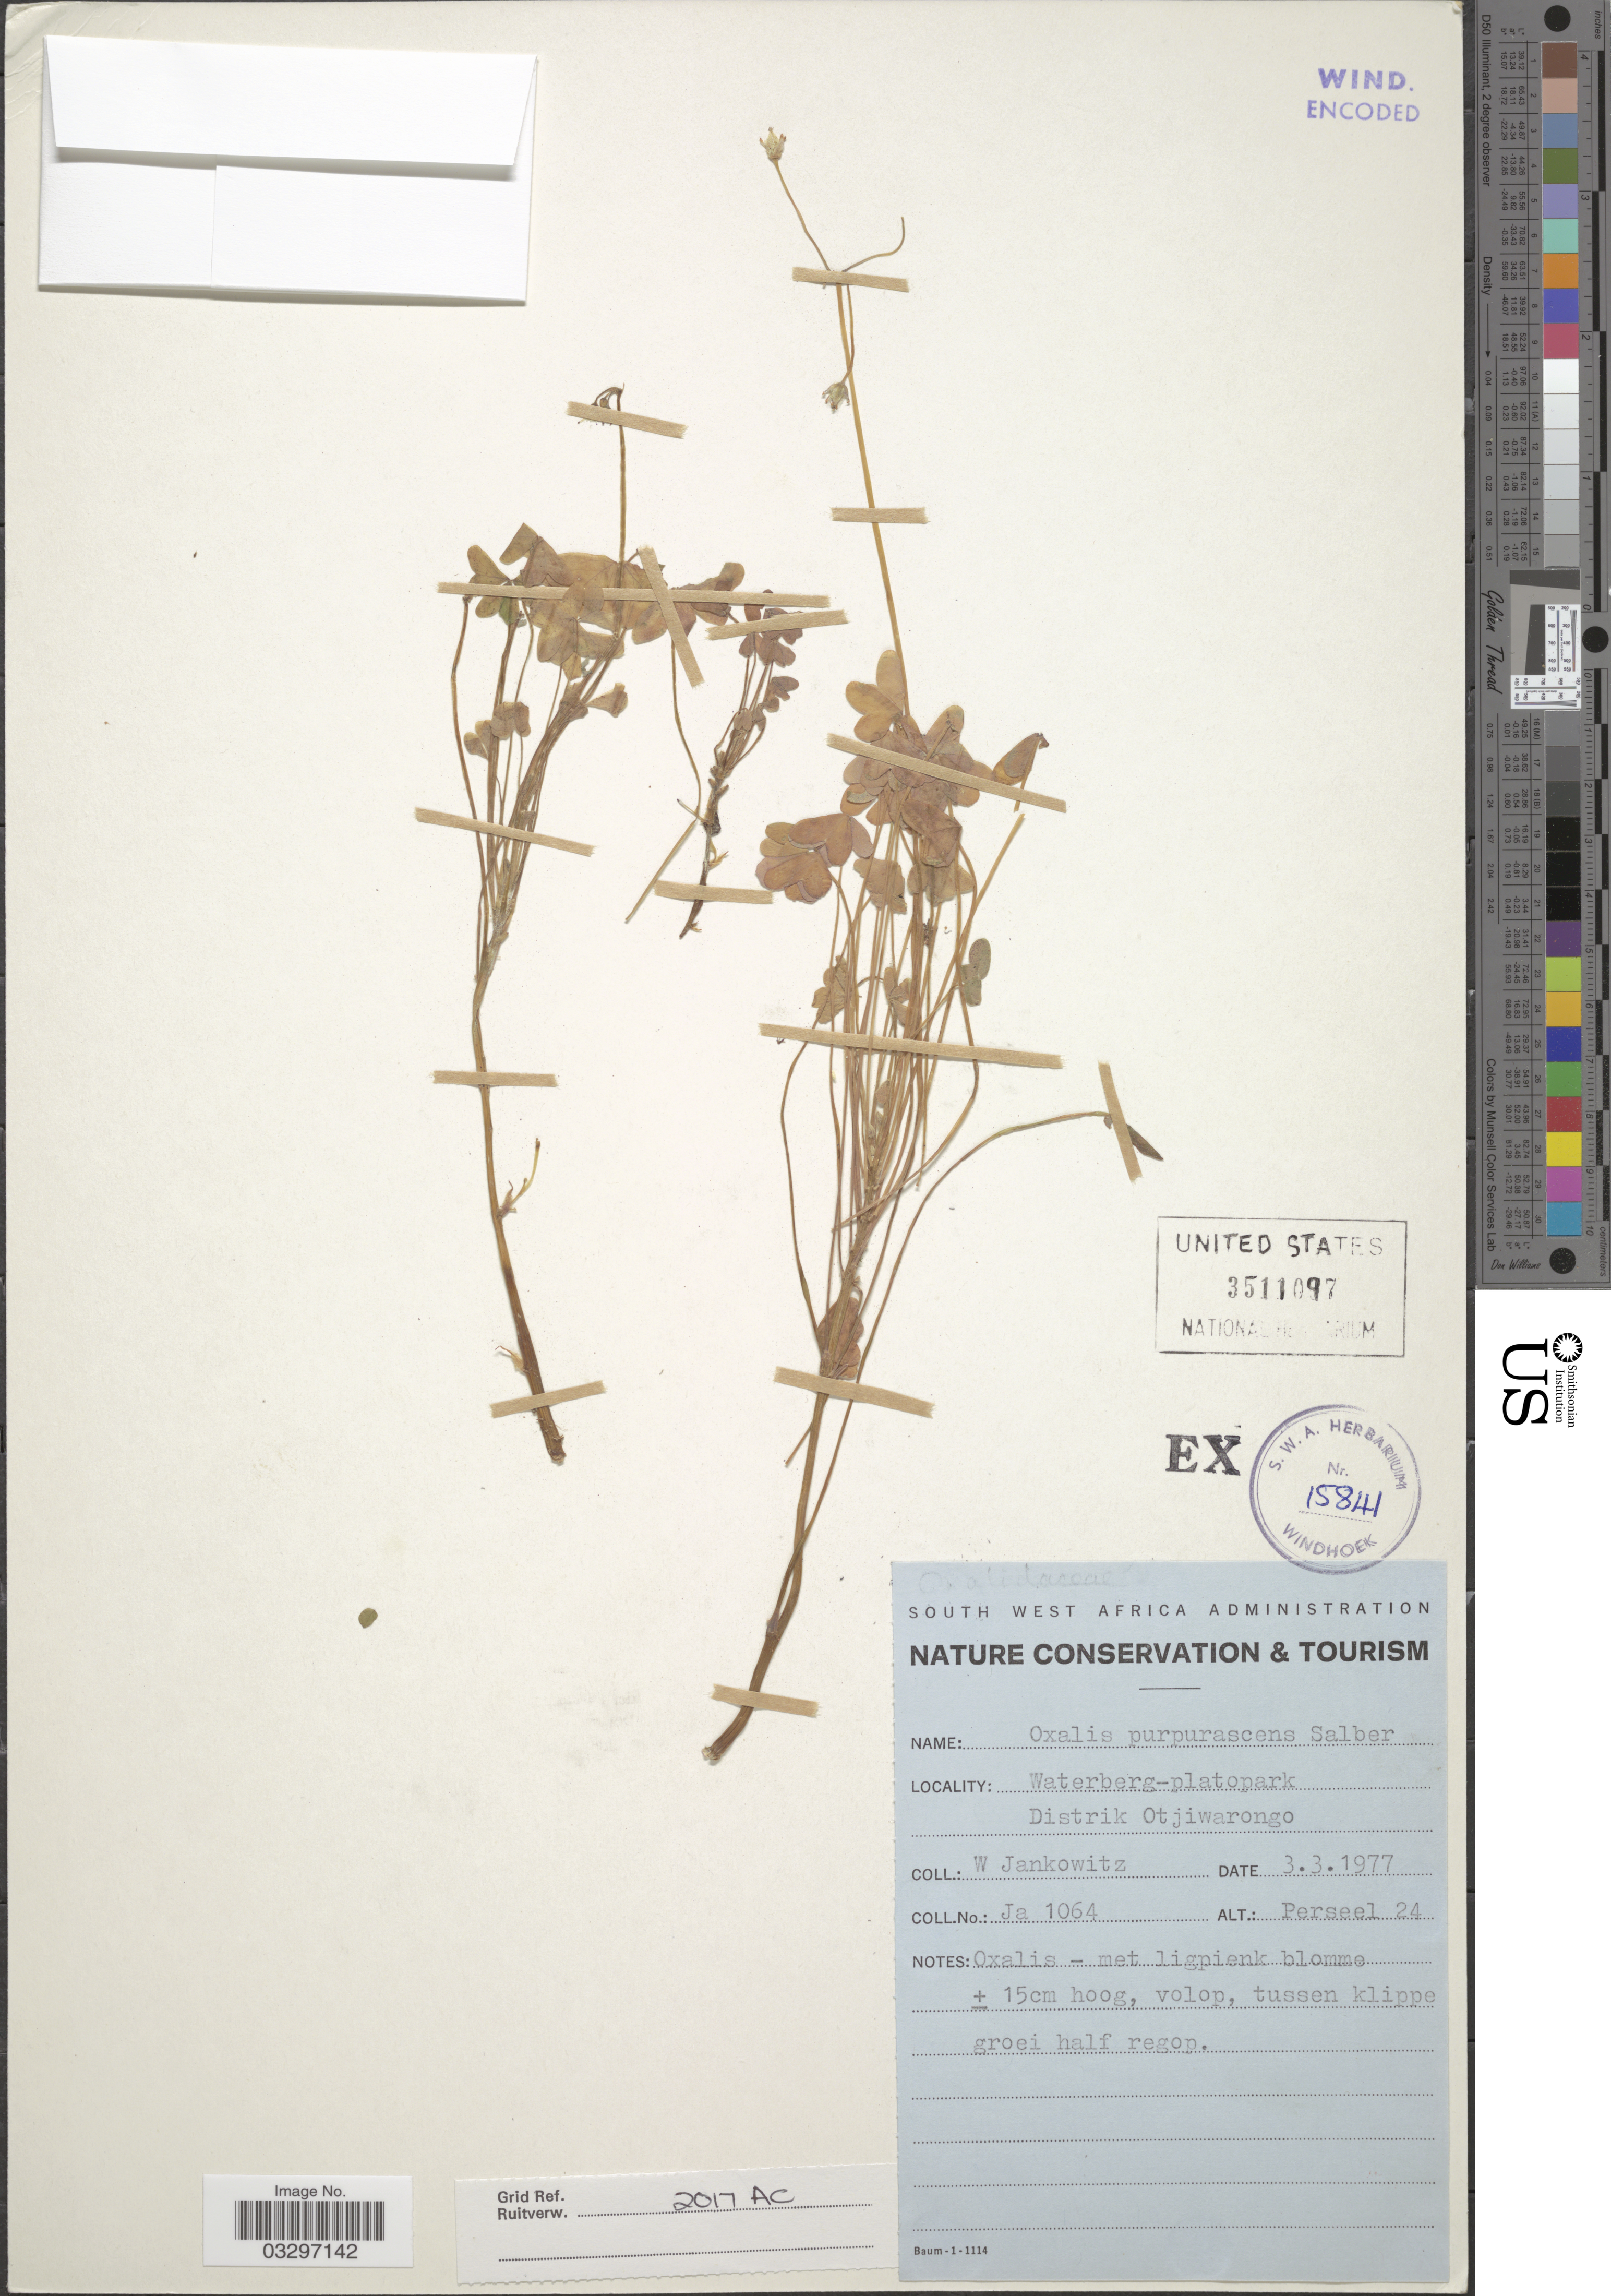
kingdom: Plantae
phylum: Tracheophyta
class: Magnoliopsida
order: Oxalidales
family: Oxalidaceae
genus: Oxalis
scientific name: Oxalis purpurascens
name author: T.M. Salter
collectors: W. Jankowitz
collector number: Ja1064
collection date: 1977-03-03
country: Namibia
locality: Waterberg-platopark, Distrik Otjiwarongo.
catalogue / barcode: US 3511097